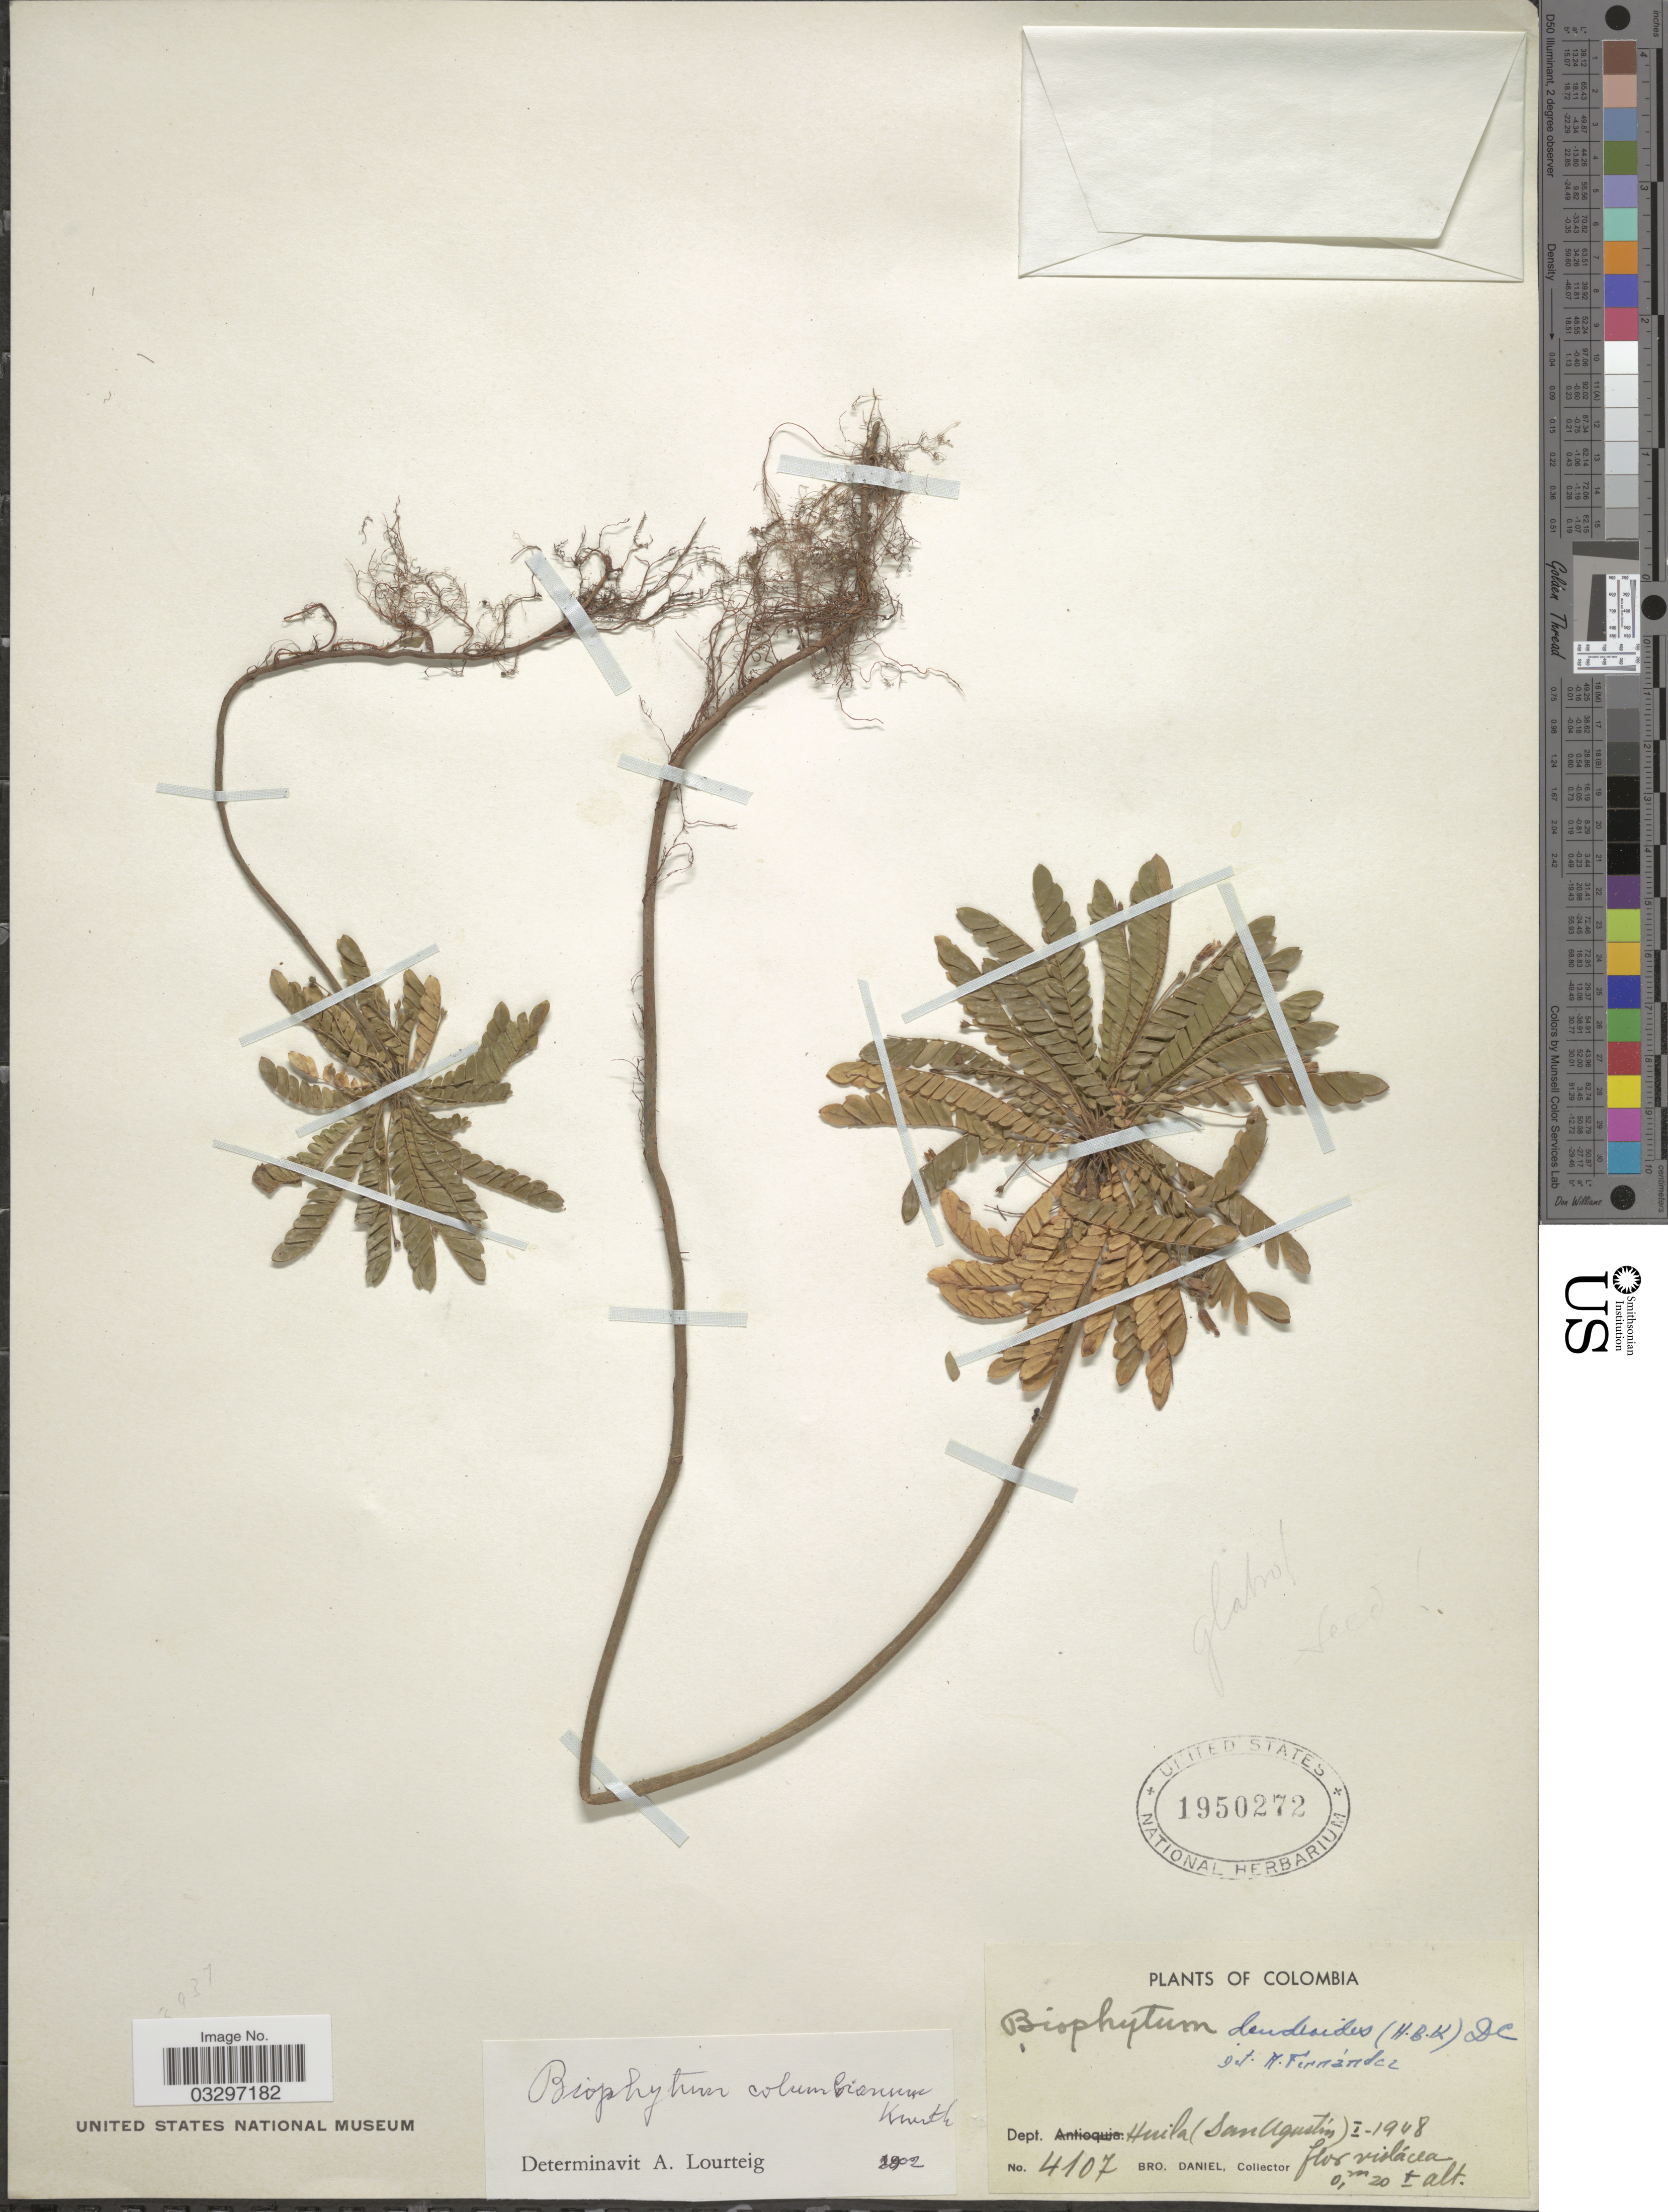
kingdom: Plantae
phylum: Tracheophyta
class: Magnoliopsida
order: Oxalidales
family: Oxalidaceae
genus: Biophytum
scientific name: Biophytum columbianum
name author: Knuth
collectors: Bro. Daniel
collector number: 4107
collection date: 1948-01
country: Colombia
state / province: Huila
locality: Dept. Huila (San Augustin).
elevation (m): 0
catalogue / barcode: US 1950272